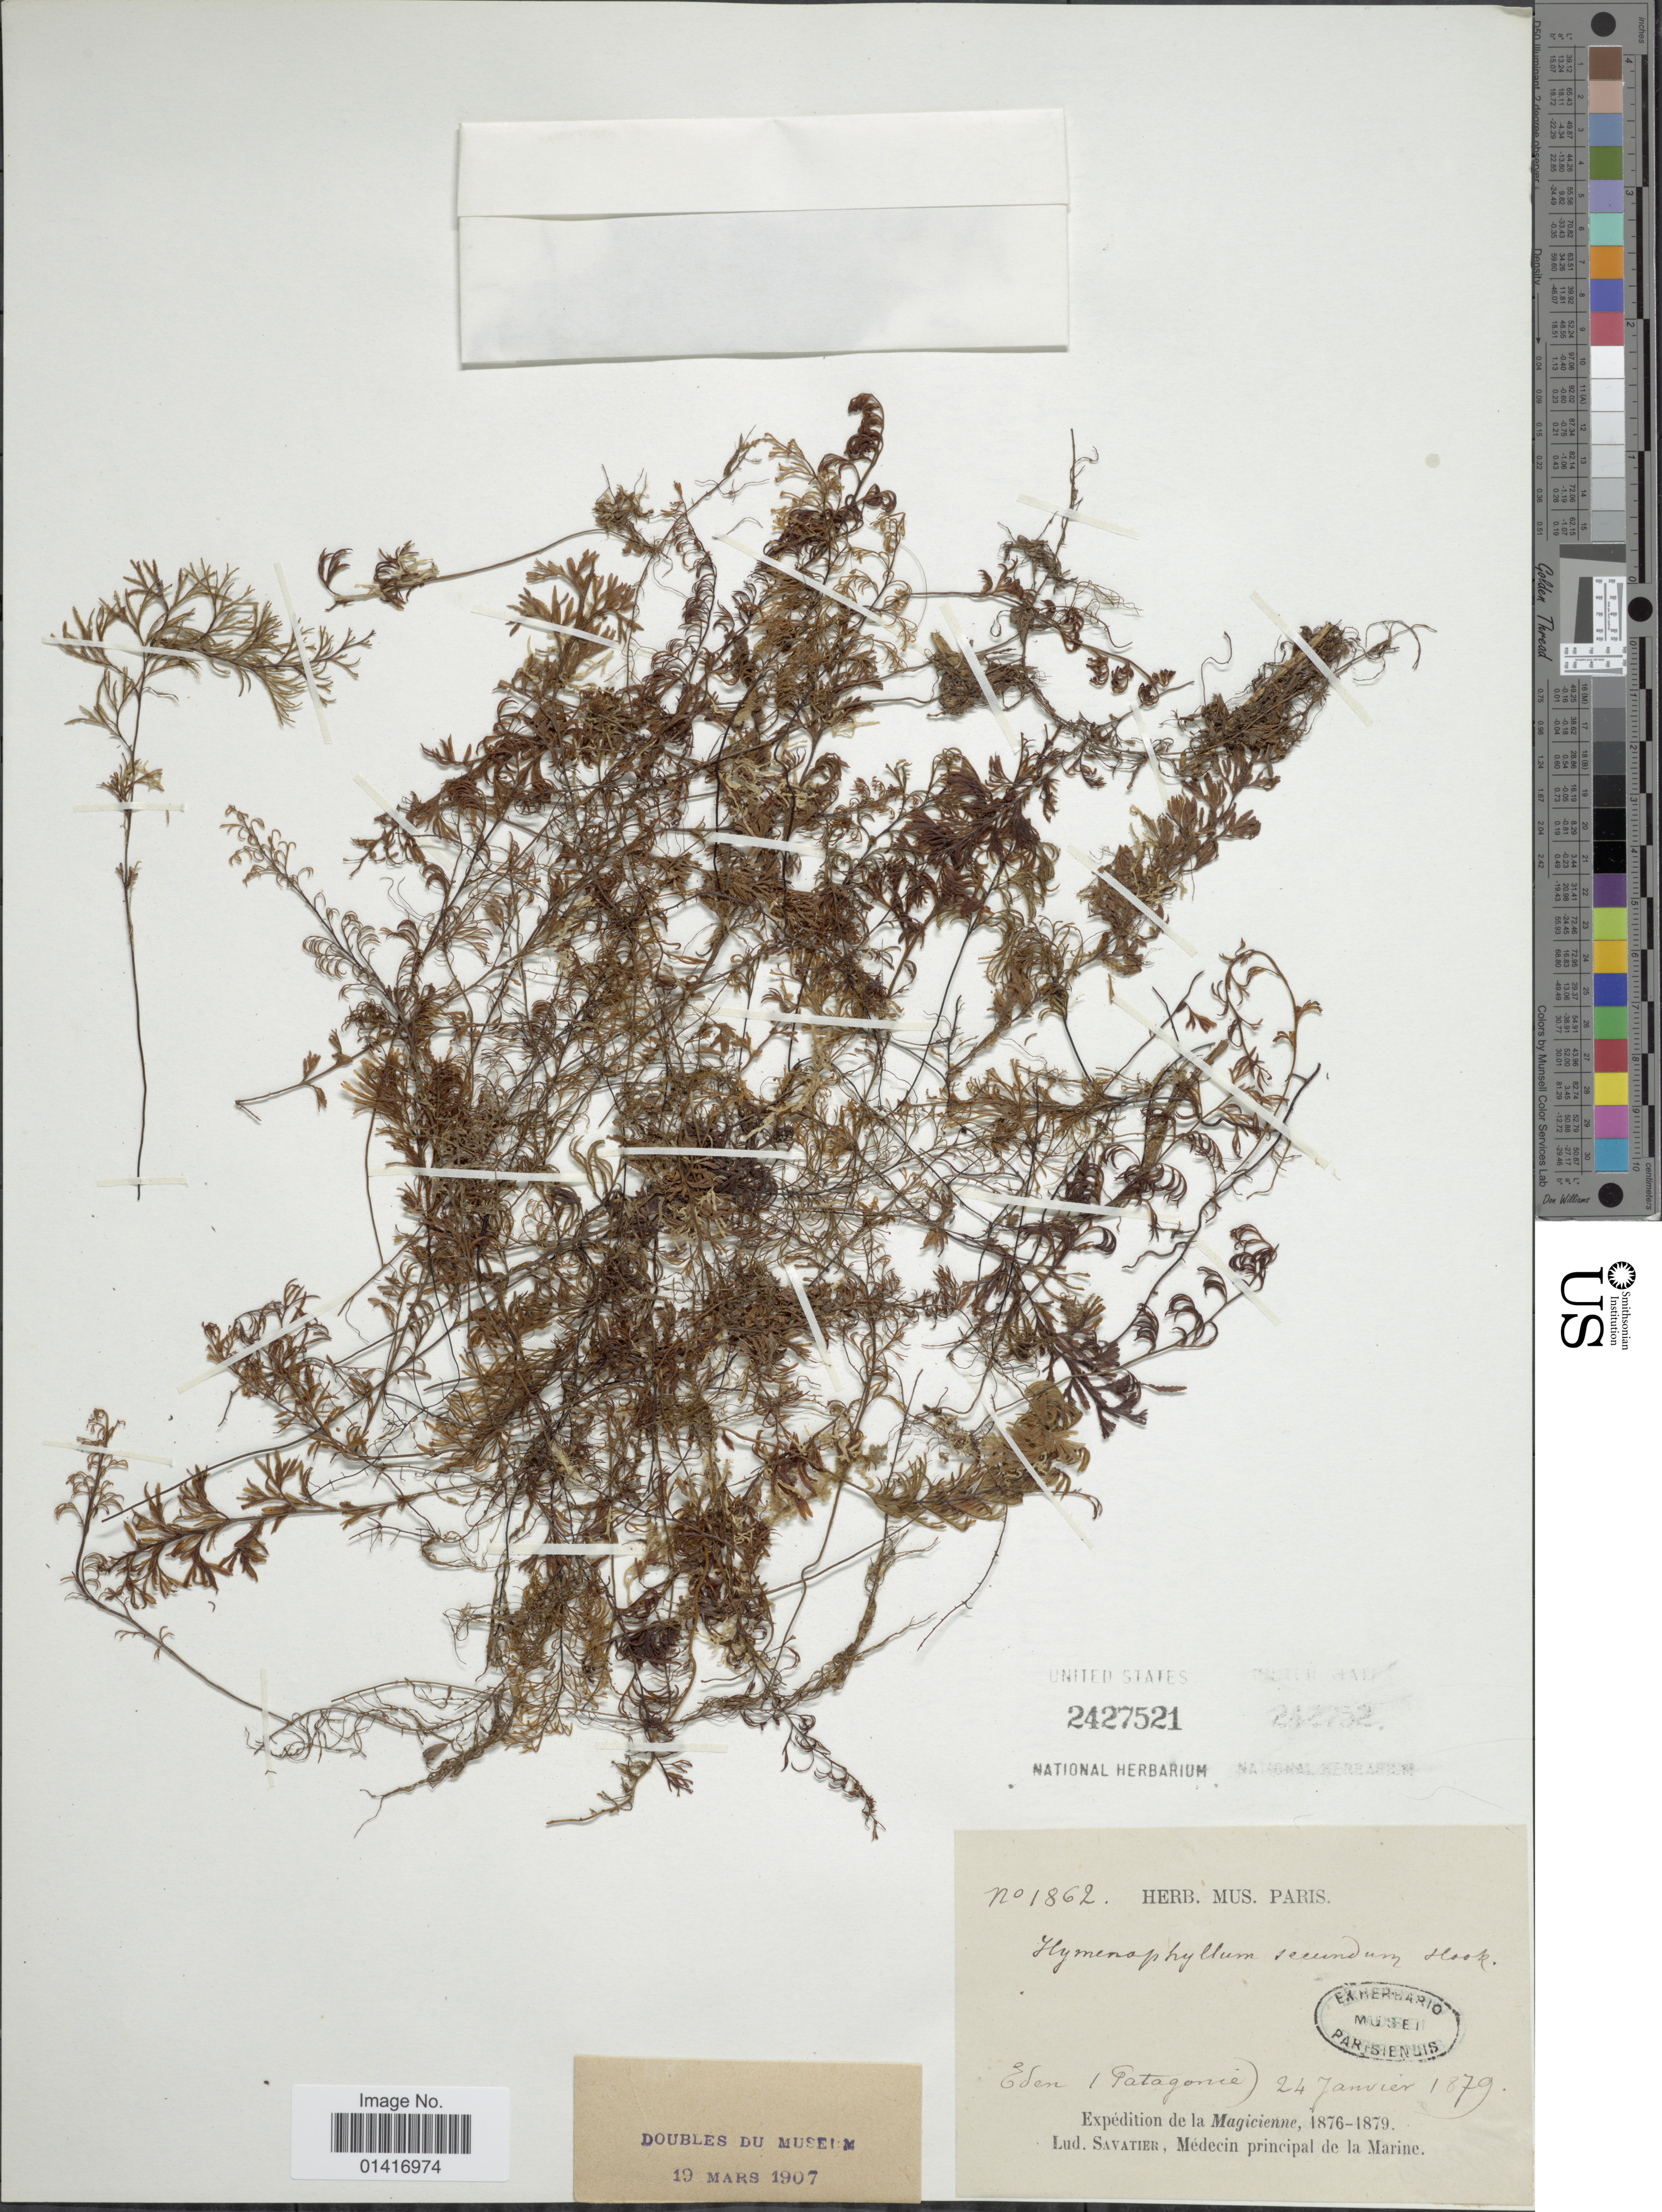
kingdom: Plantae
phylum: Tracheophyta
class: Polypodiopsida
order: Hymenophyllales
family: Hymenophyllaceae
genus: Hymenophyllum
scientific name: Hymenophyllum secundum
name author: Hook. & Grev.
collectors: P. Savatier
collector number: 1861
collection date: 1879-01-24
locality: Eden, Patagonie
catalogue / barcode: US 2427521